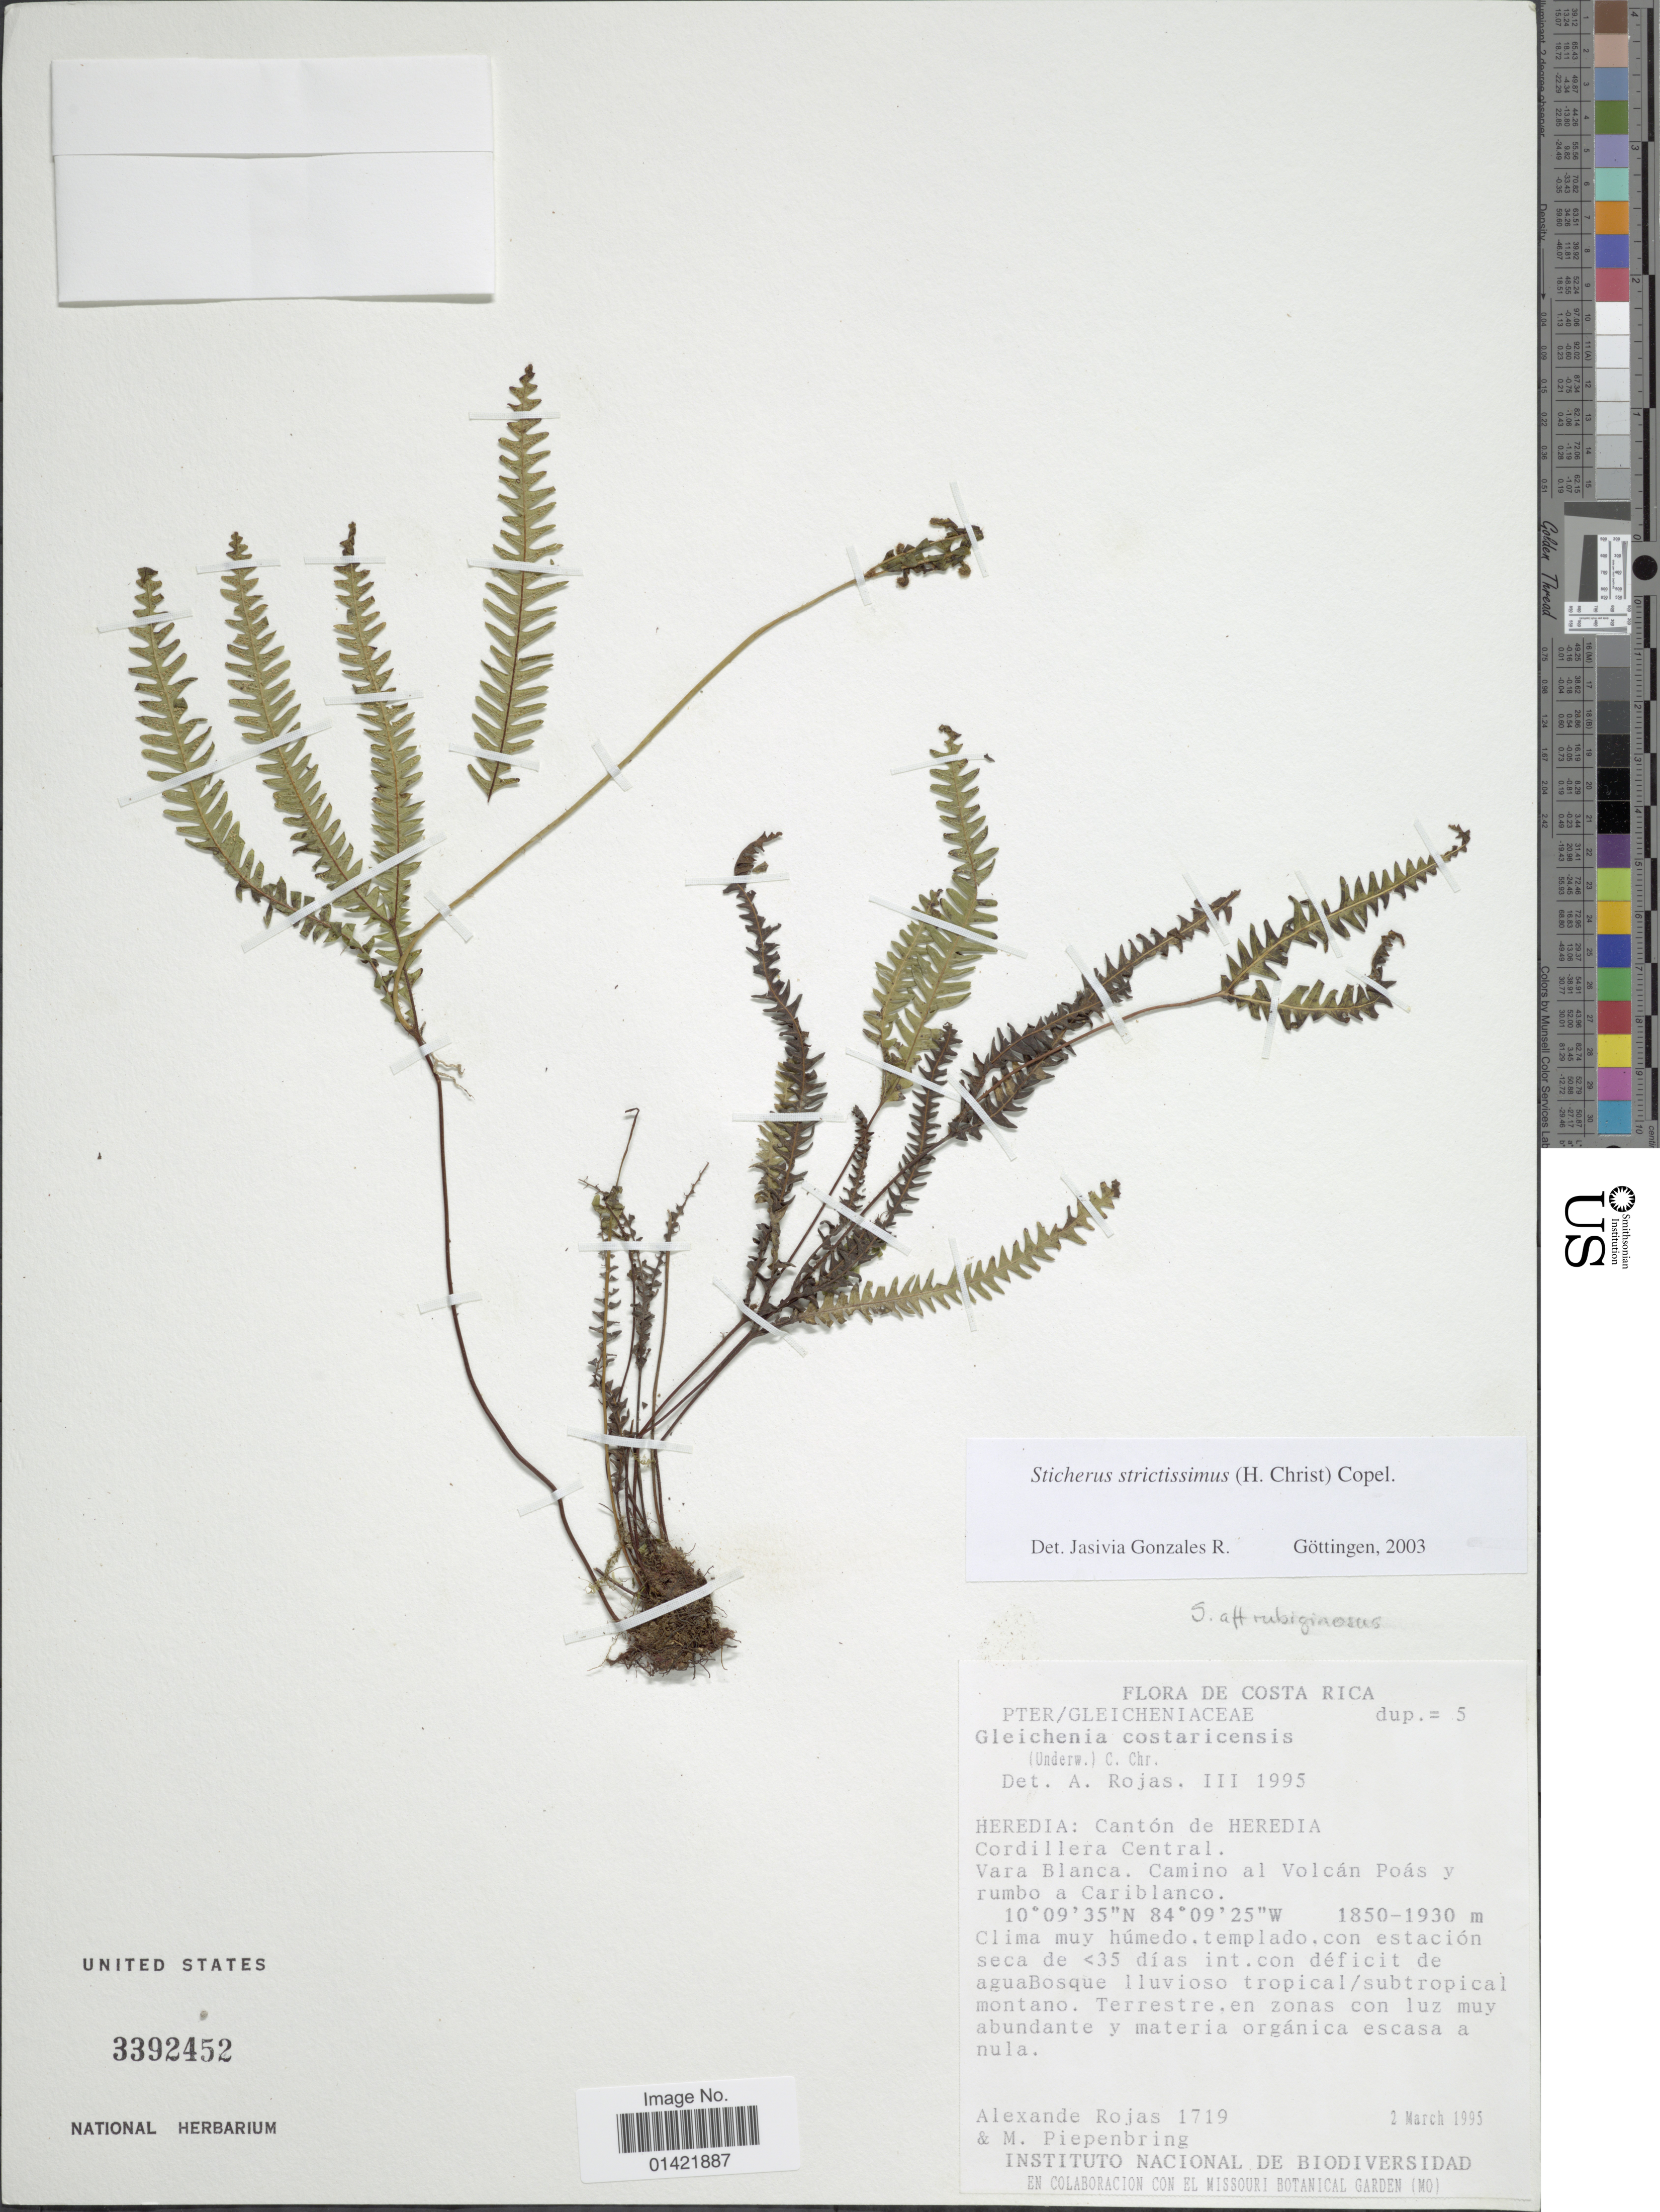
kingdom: Plantae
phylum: Tracheophyta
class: Polypodiopsida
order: Gleicheniales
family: Gleicheniaceae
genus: Sticherus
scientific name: Sticherus rubiginosus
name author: (Mett.) Nakai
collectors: A. Rojas & M. Piepenbring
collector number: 1719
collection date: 1995-03-02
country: Costa Rica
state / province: Heredia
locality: Canton de Heredia. Cordillera Central. Vara Blanca. Camino al Volcan Poas y rumbo a Cariblanco.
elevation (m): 1850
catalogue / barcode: US 3392452